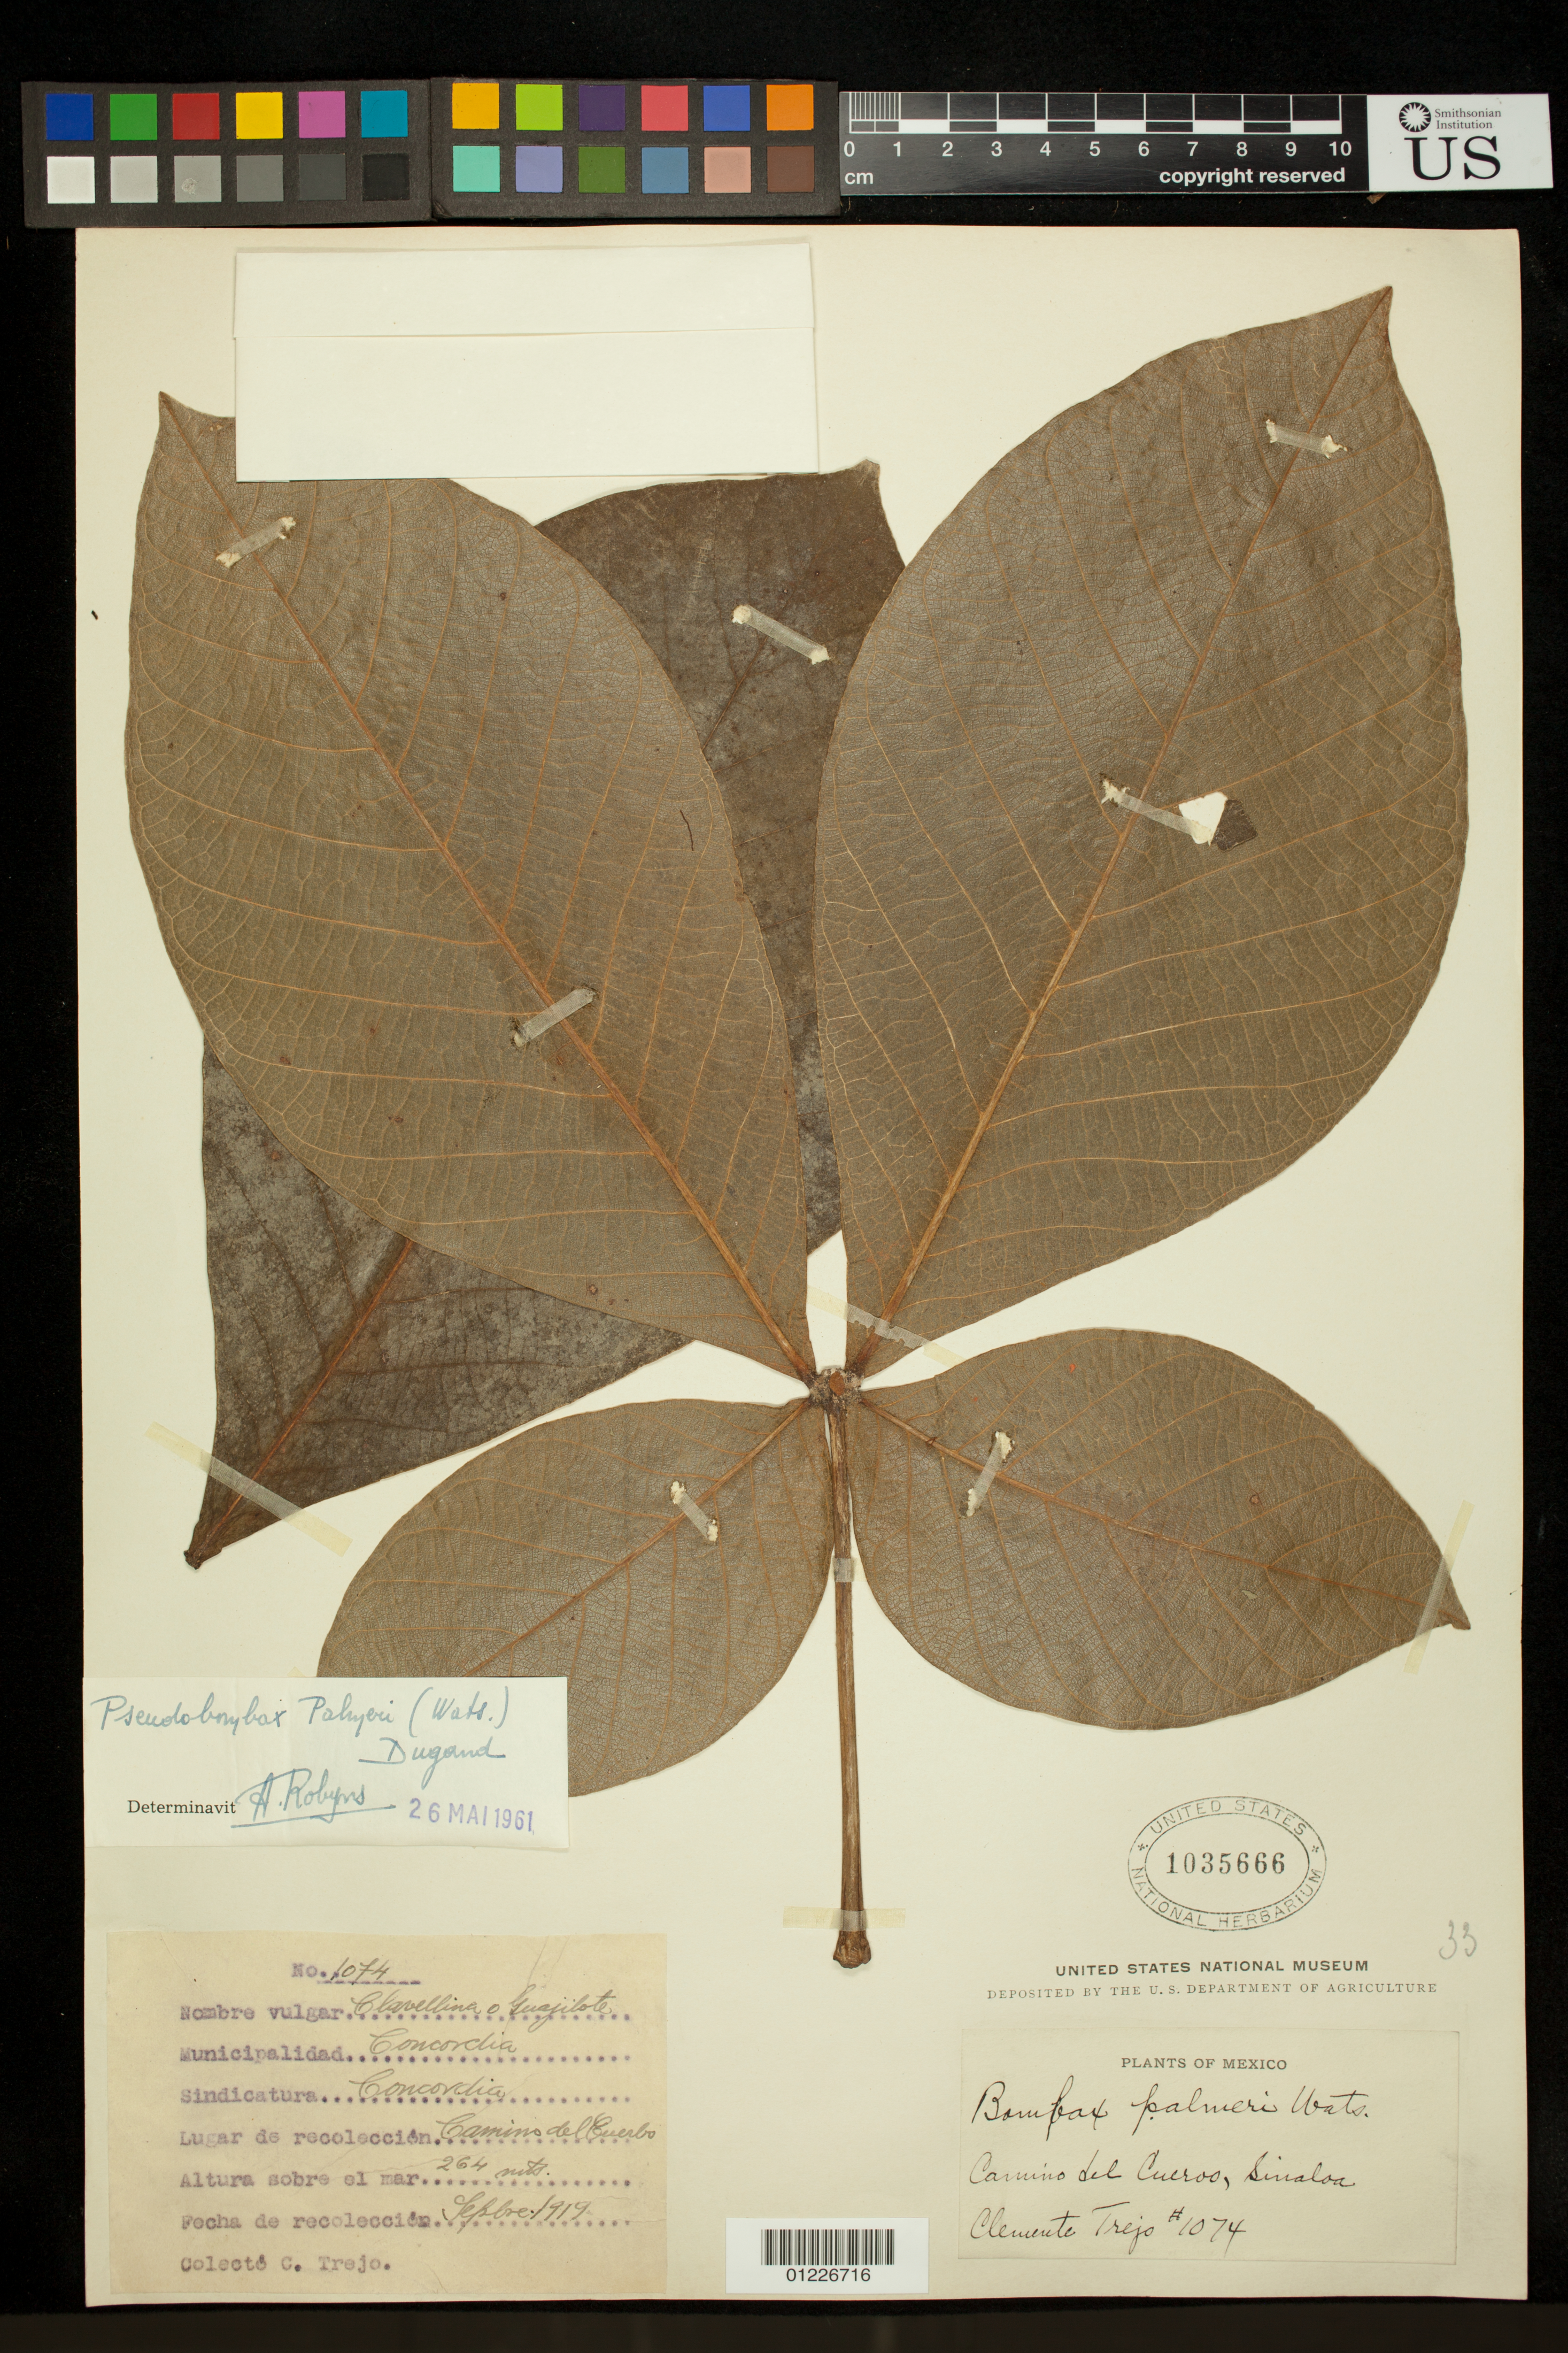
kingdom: Plantae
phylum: Tracheophyta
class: Magnoliopsida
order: Malvales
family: Malvaceae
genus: Pseudobombax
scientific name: Pseudobombax palmeri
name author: (S. Watson) Dugand G.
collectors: C. Trejo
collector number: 1074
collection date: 1919-09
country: Mexico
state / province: Sinaloa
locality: Camino del Cuervo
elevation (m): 264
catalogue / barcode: US 1035666